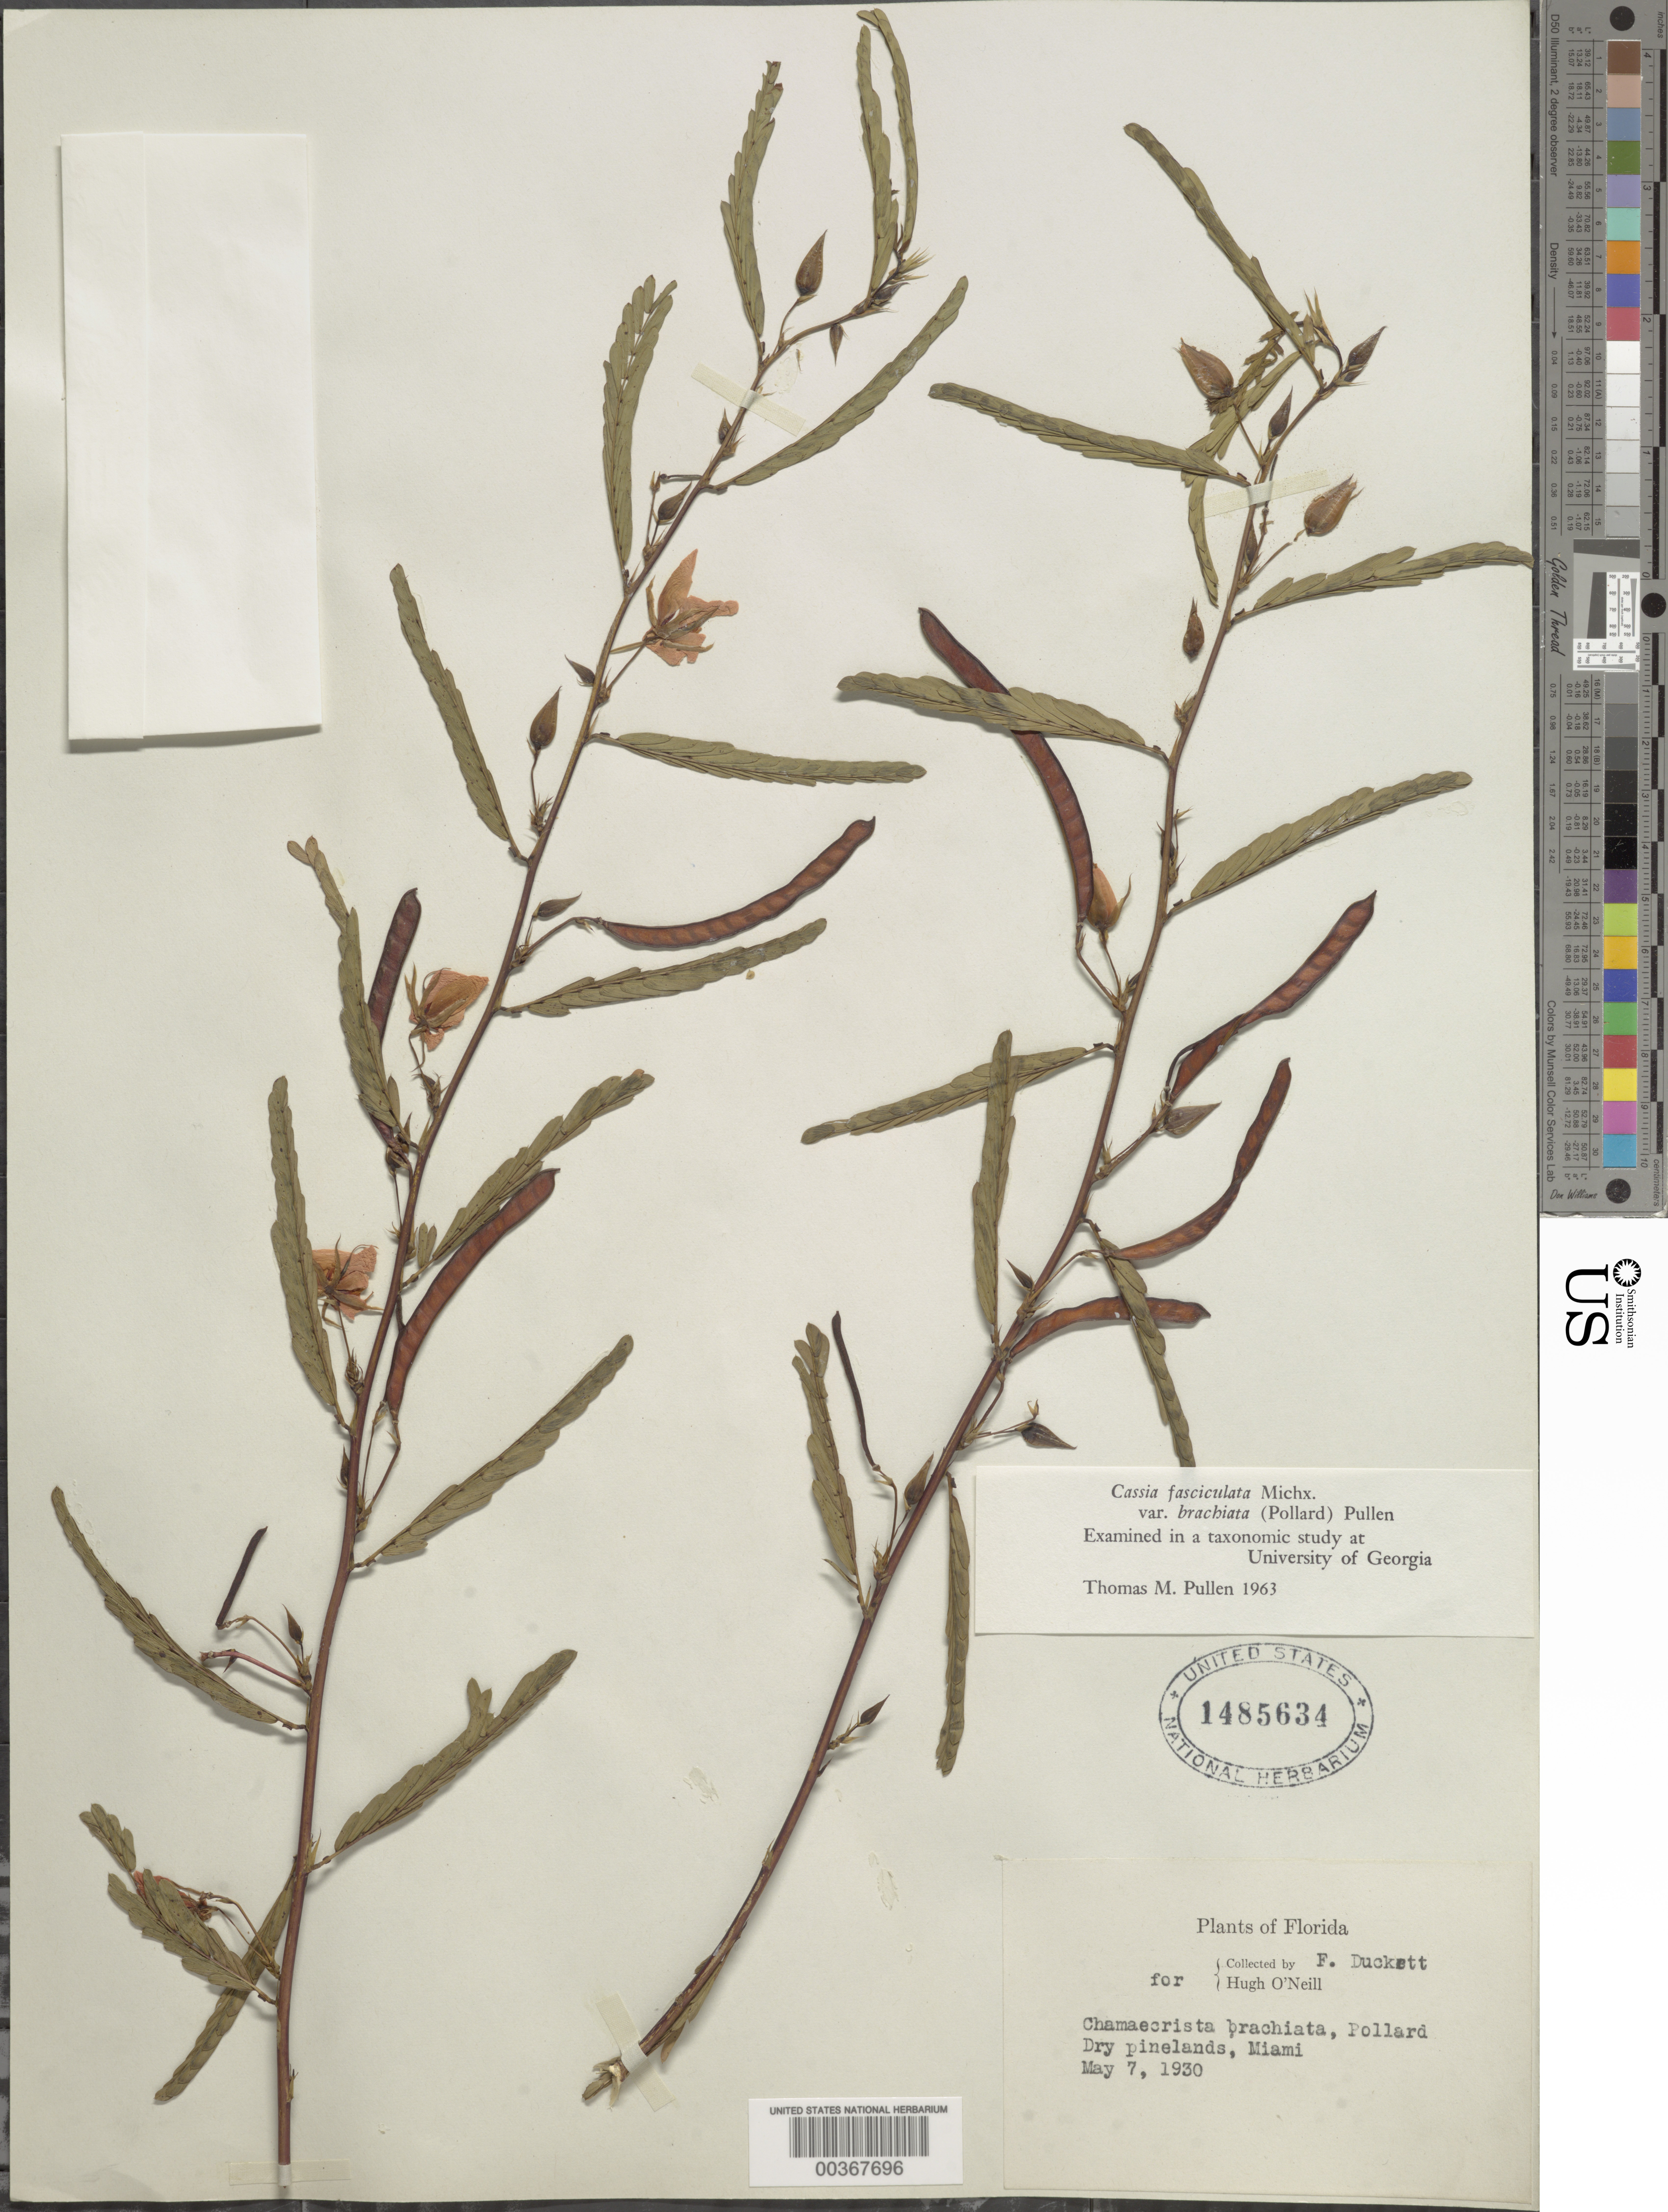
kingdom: Plantae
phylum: Tracheophyta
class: Magnoliopsida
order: Fabales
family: Fabaceae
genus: Chamaecrista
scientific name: Chamaecrista fasciculata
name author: (Michx.) Greene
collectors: F. Duckett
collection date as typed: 07 May 1930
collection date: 1930-05-07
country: United States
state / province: Florida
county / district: Dade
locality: Miami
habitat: Dry pinelands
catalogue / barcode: US 1485634